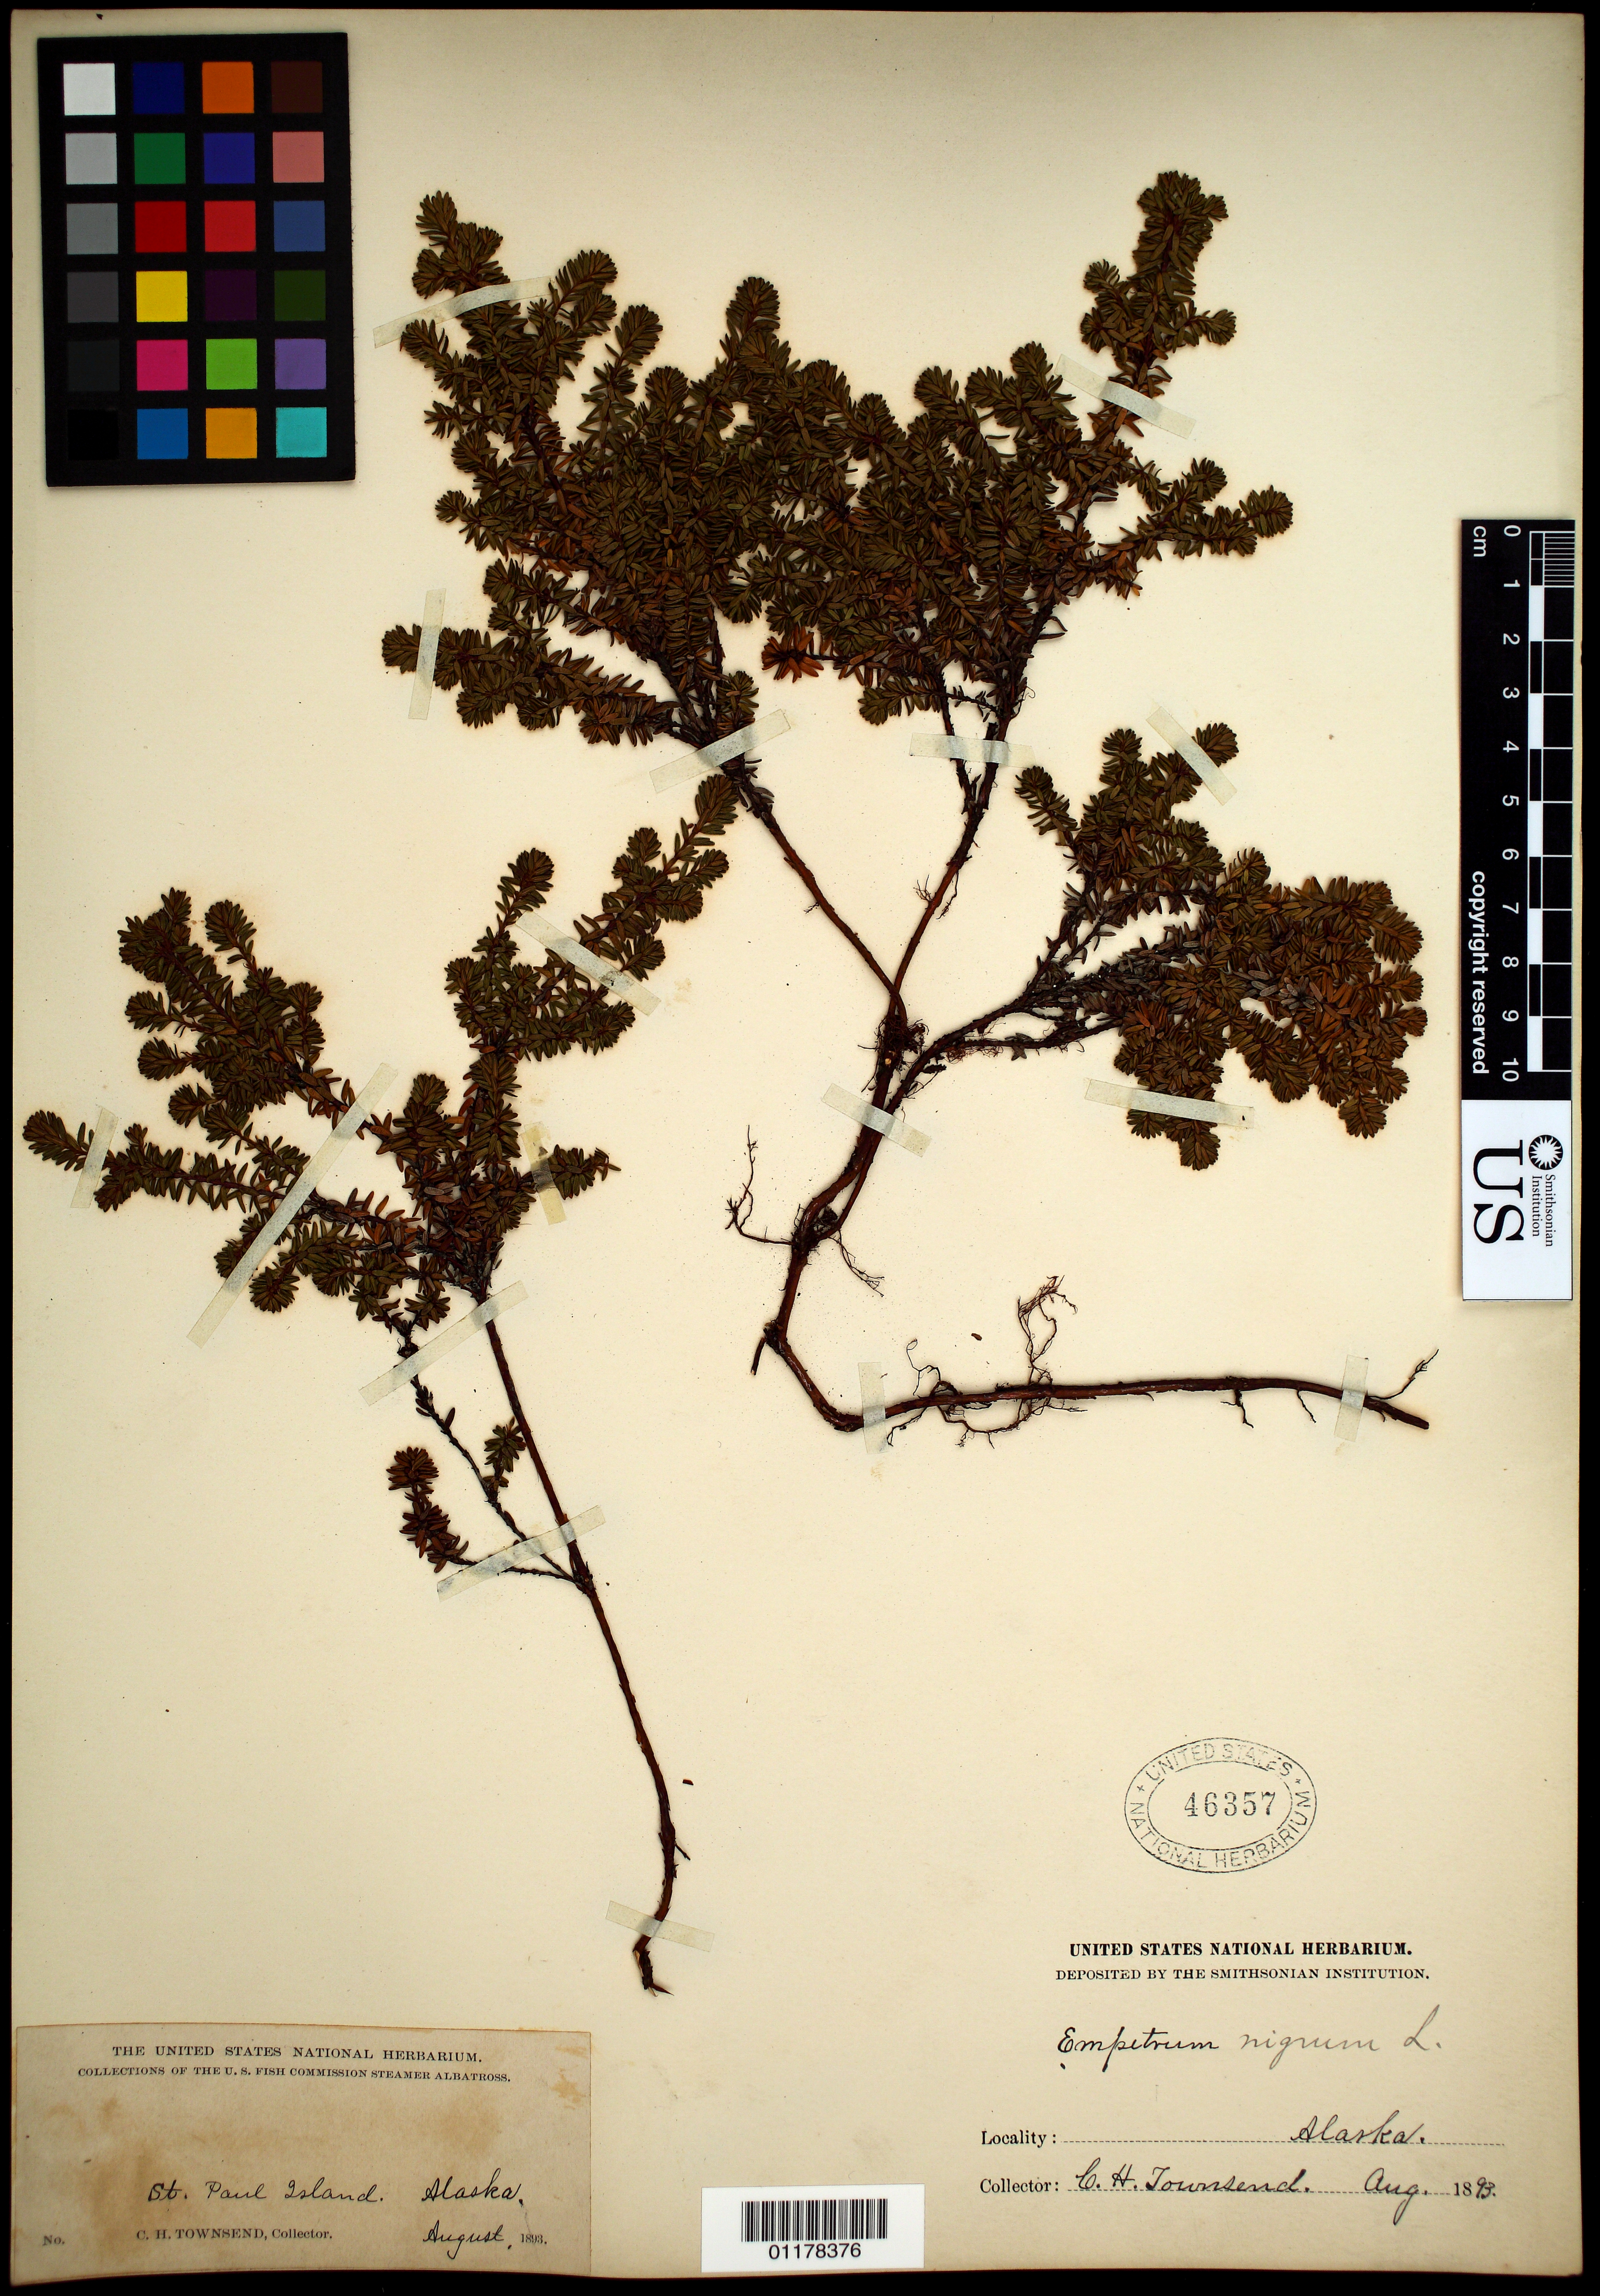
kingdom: Plantae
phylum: Tracheophyta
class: Magnoliopsida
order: Ericales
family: Ericaceae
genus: Empetrum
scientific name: Empetrum nigrum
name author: L.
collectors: C. H. Townsend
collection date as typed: Aug 1893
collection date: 1893-08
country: United States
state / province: Alaska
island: St. Paul Island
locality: St. Paul Island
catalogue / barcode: US 46357